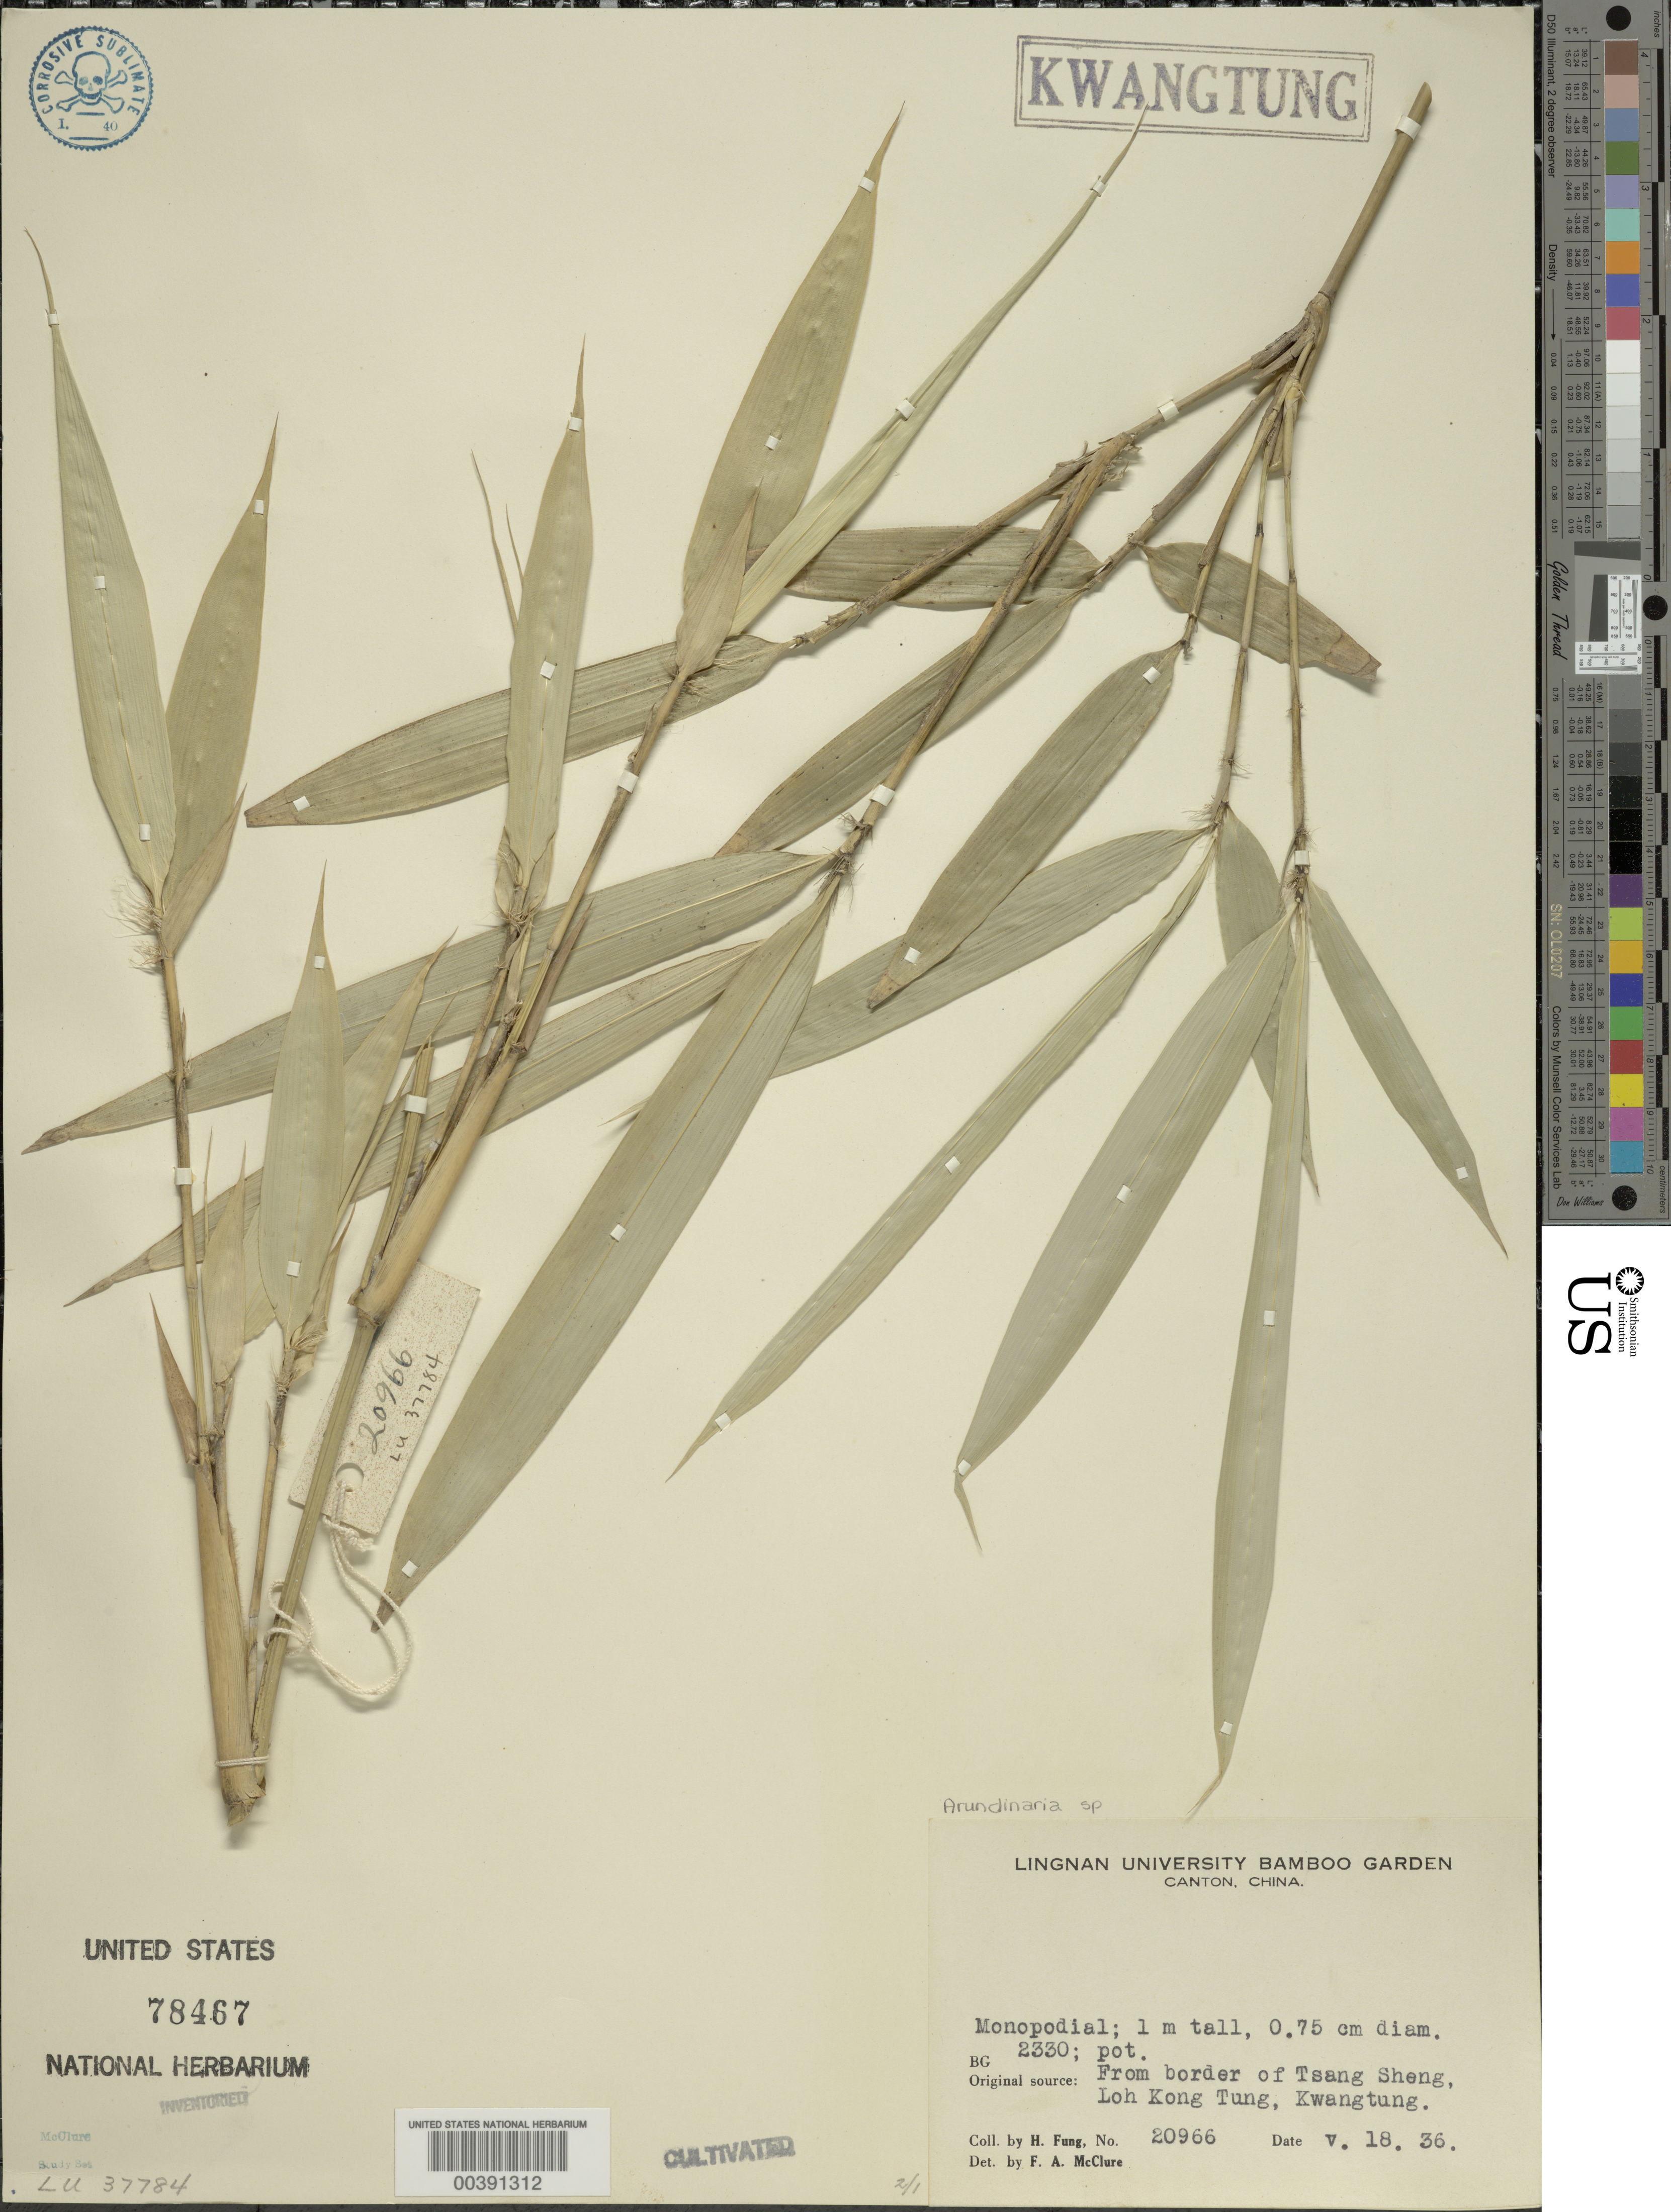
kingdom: Plantae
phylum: Tracheophyta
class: Liliopsida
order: Poales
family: Poaceae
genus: Arundinaria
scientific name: Arundinaria sp.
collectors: H. L. Fung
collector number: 20966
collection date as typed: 18 May 1936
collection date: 1936-05-18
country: China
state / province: Guangdong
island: Honam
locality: Lingnan University Bamboo Garden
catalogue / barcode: US 78467